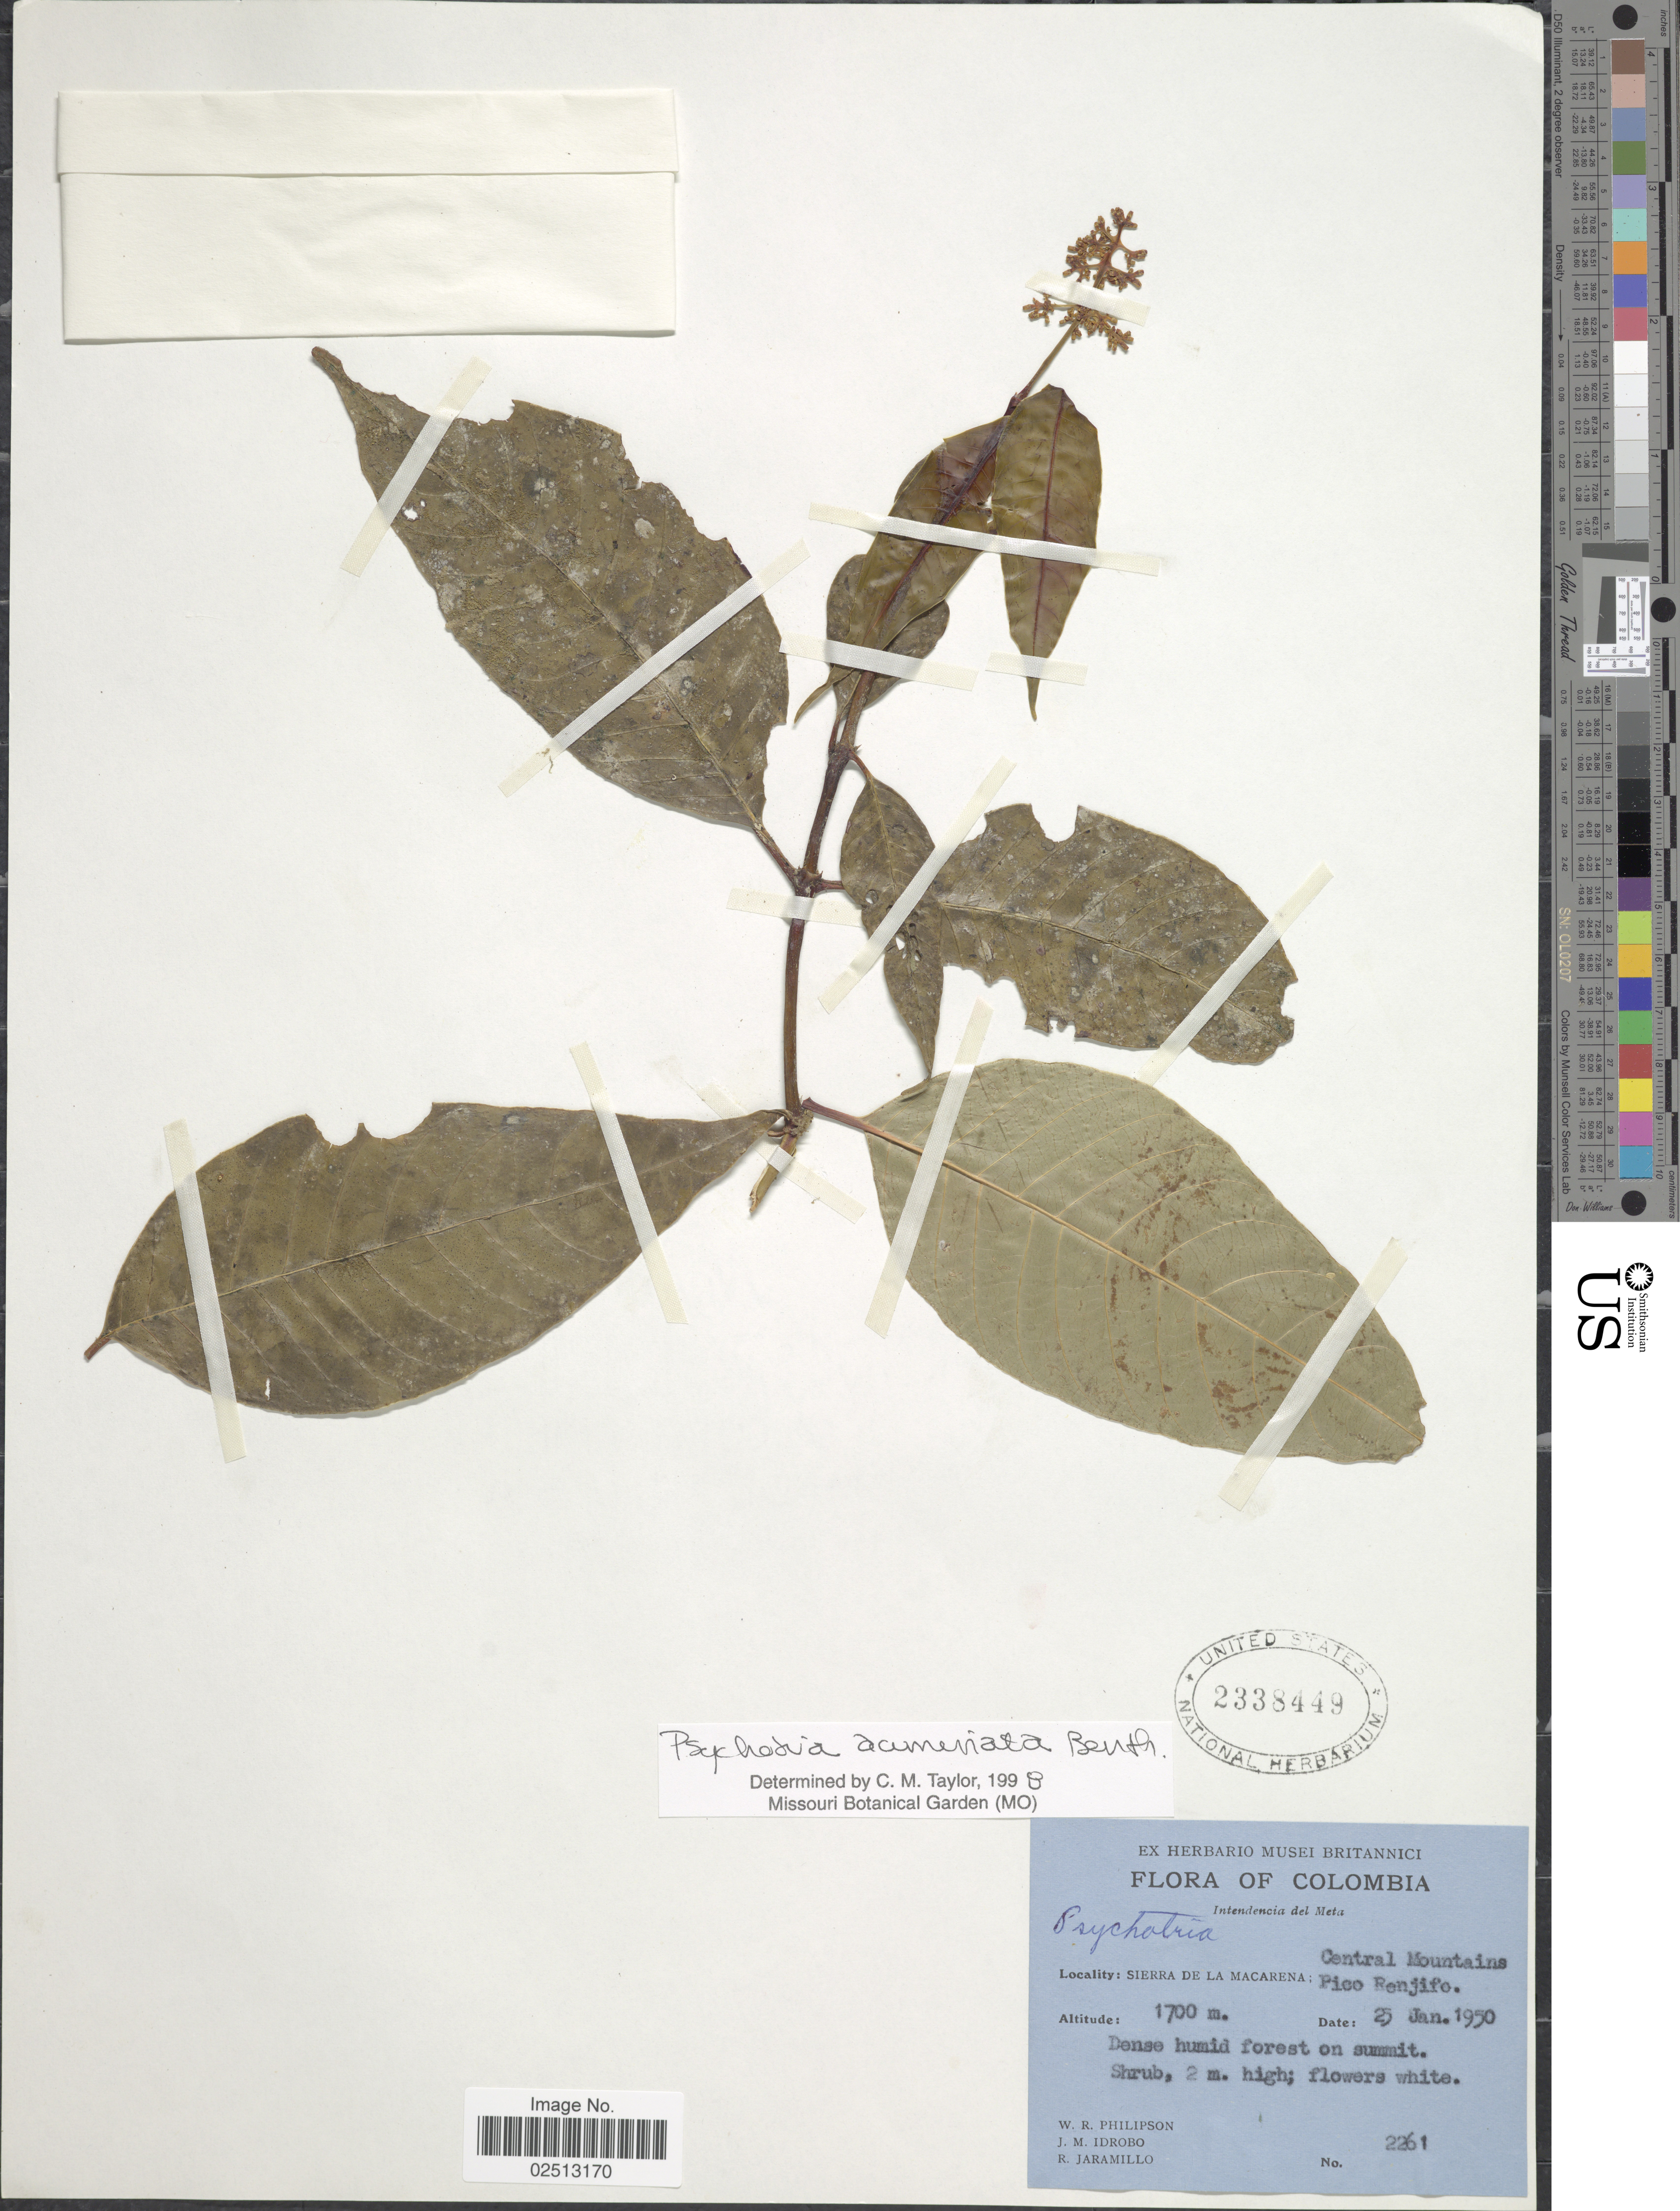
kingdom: Plantae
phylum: Tracheophyta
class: Magnoliopsida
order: Gentianales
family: Rubiaceae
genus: Psychotria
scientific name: Psychotria acuminata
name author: Benth.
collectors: W. R. Philipson, J. M. Idrobo & R. Jaramillo M.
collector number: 2261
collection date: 1950-06-25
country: Colombia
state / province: Meta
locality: Intendencia del Meta. Sierra de la Macarena: Central Mountains, Pico Renjifo.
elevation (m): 1700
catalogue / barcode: US 2338449